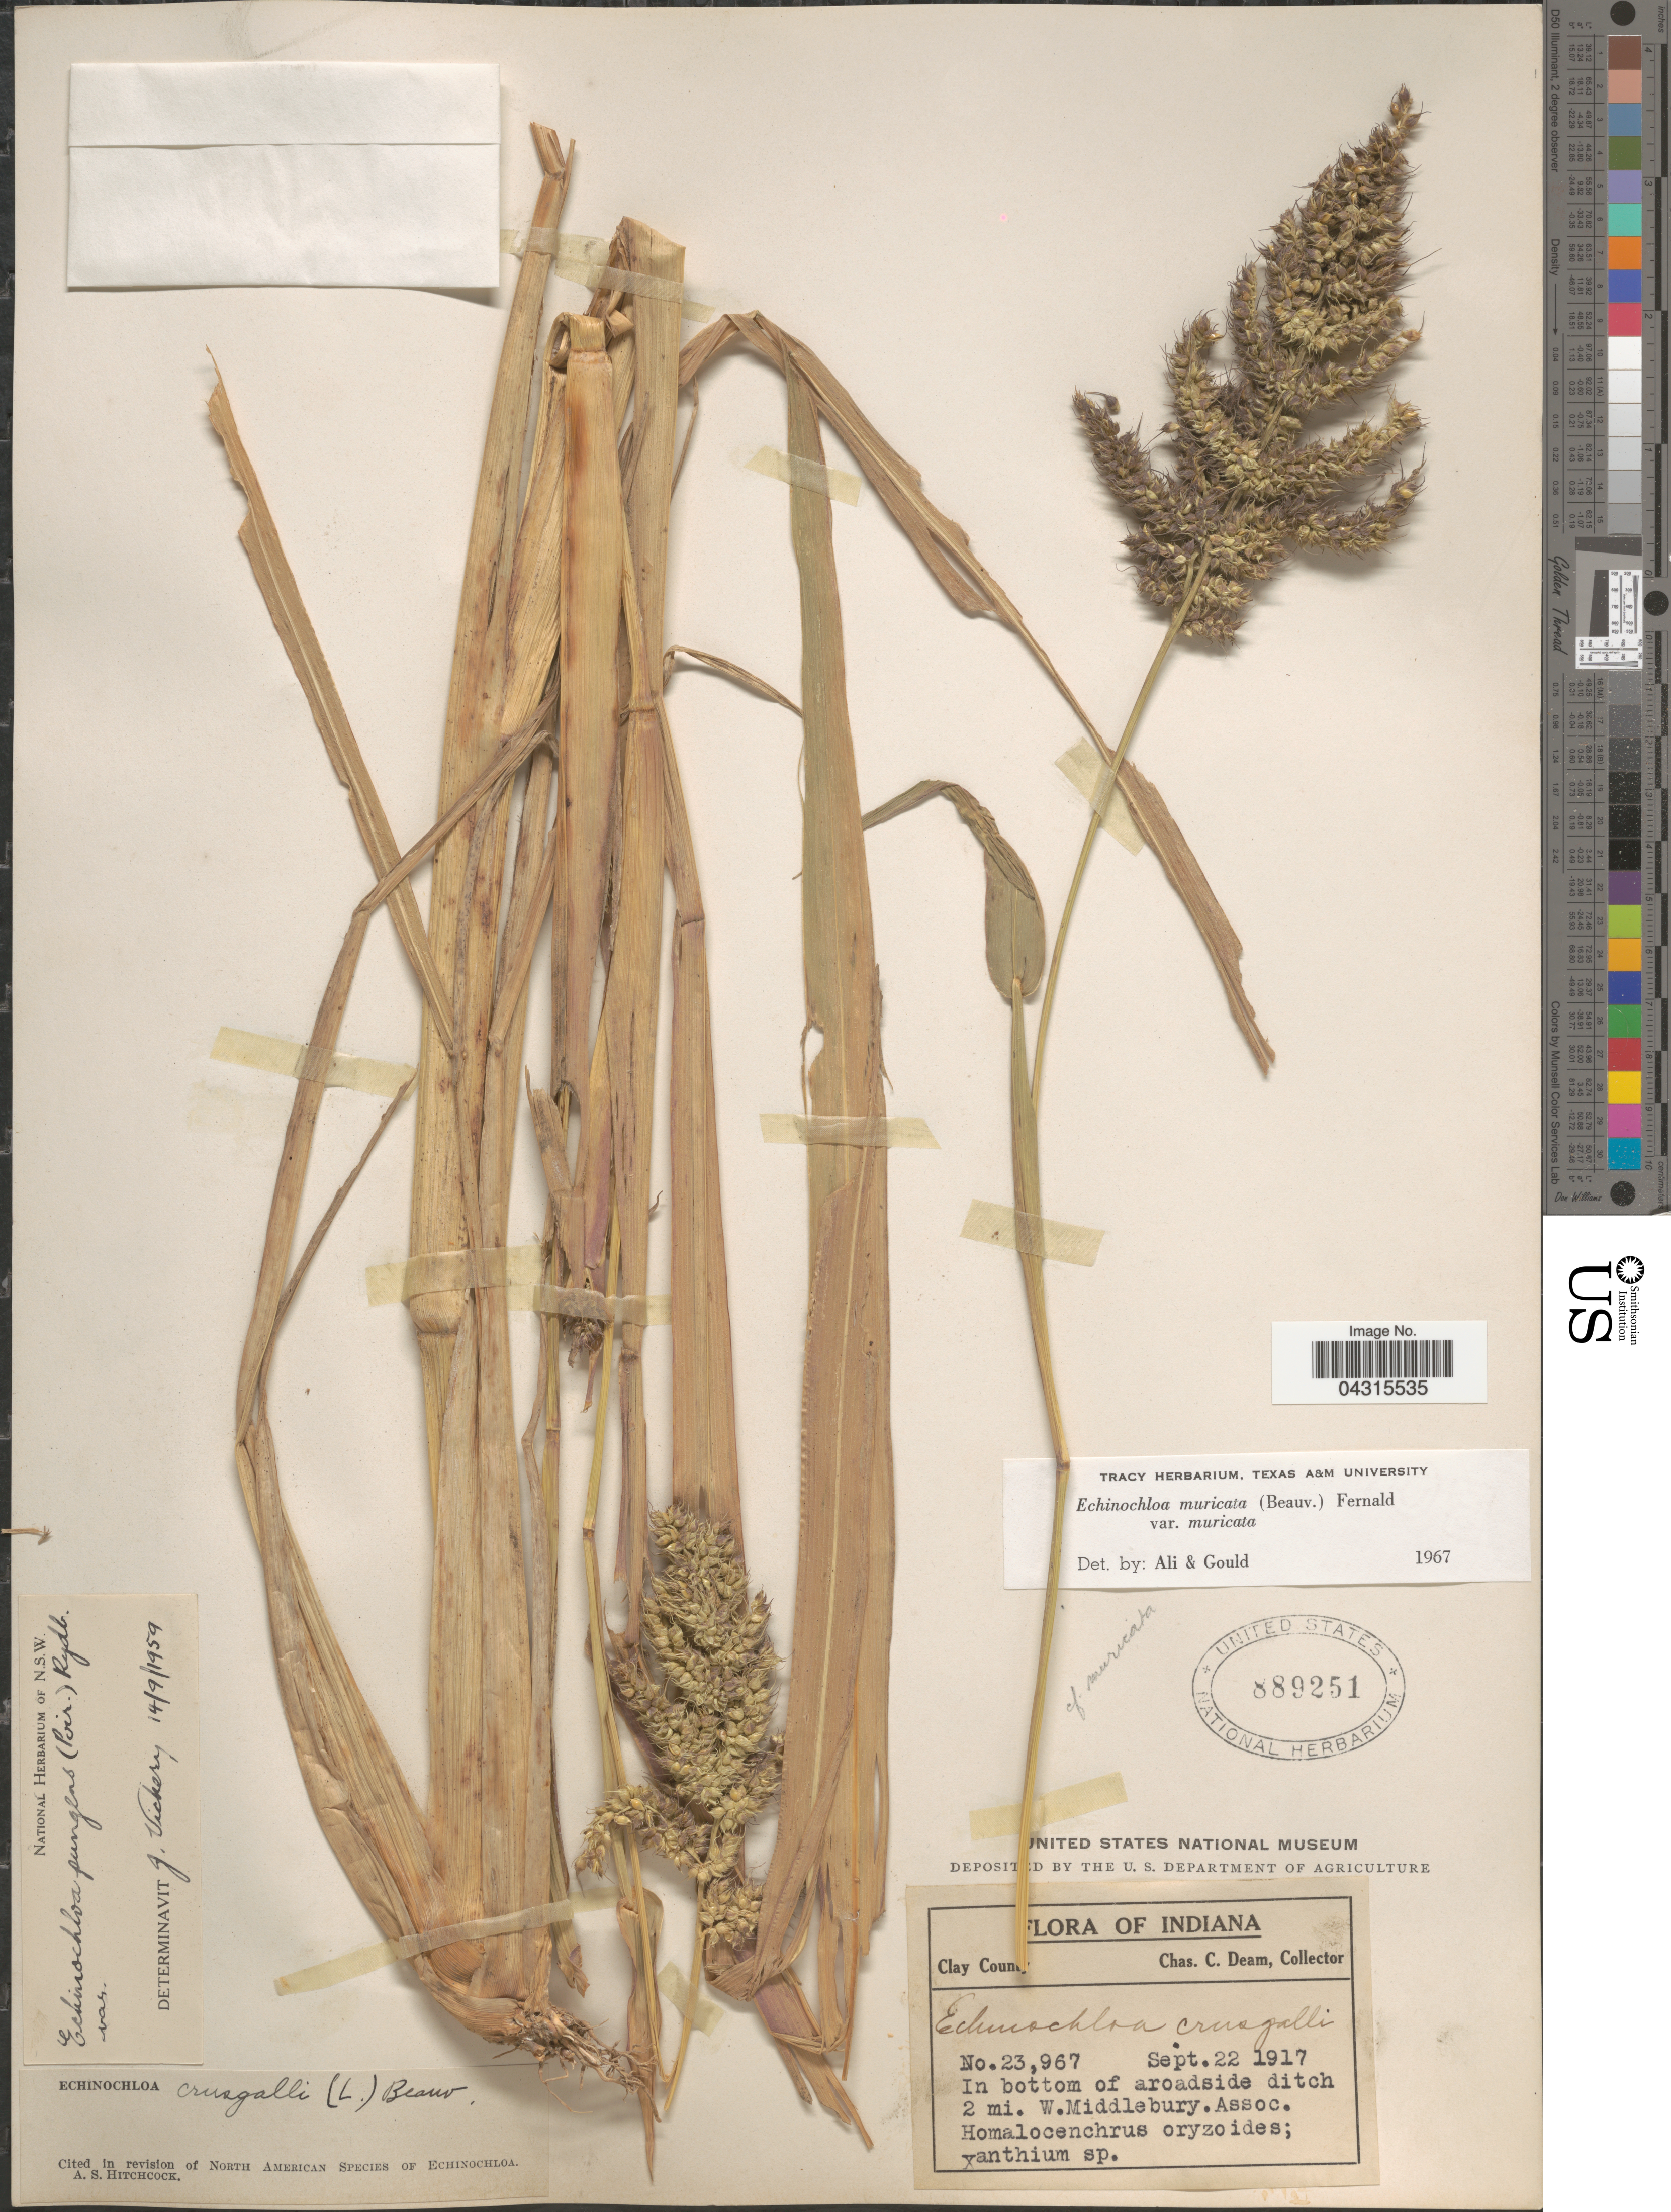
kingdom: Plantae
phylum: Tracheophyta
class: Liliopsida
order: Poales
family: Poaceae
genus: Echinochloa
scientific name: Echinochloa muricata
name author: (P. Beauv.) Fernald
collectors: C. C. Deam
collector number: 23967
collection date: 1917-09-22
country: United States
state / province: Indiana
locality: Clay County. In bottom of aroadside ditch 2 mi. W.Middlebury.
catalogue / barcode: US 889251